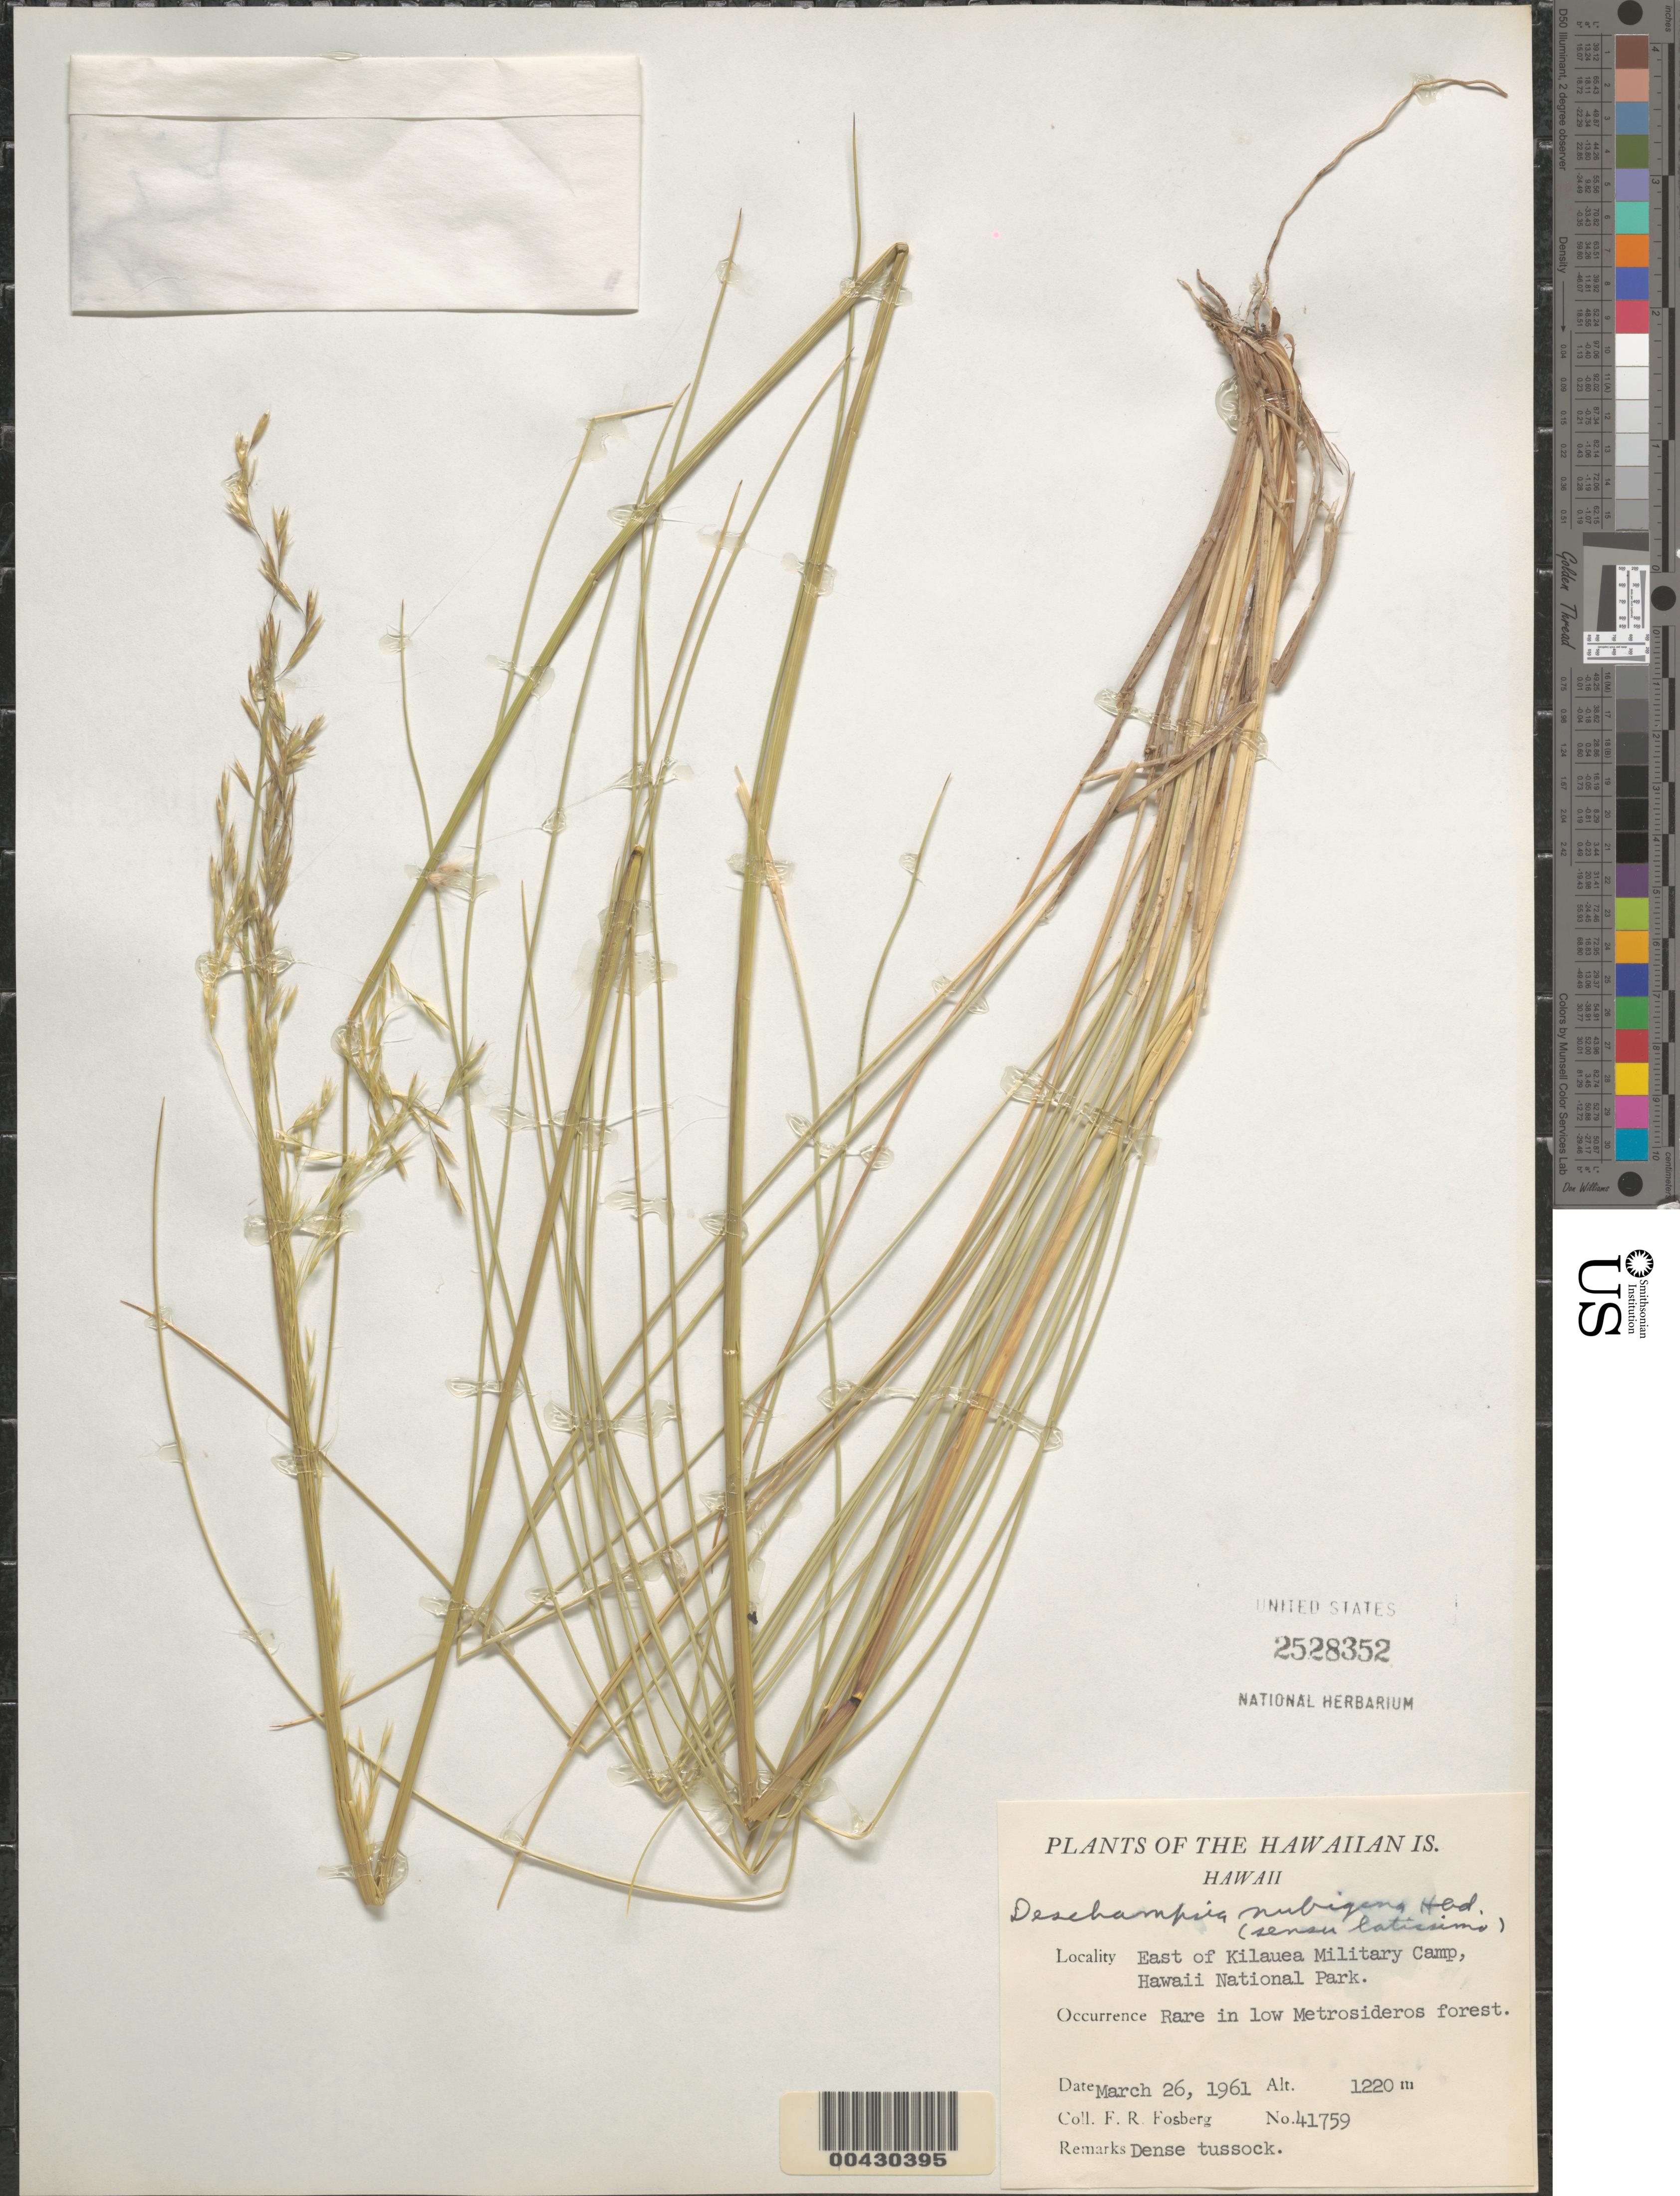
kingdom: Plantae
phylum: Tracheophyta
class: Liliopsida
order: Poales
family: Poaceae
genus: Deschampsia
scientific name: Deschampsia nubigena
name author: Hillebr.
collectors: F. R. Fosberg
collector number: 41759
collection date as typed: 26 Mar 1961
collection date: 1961-03-26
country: United States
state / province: Hawaii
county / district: Hawaii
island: Hawaii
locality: East of Kilauea Military Camp, Hawaii National Park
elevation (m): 1220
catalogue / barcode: US 2528352